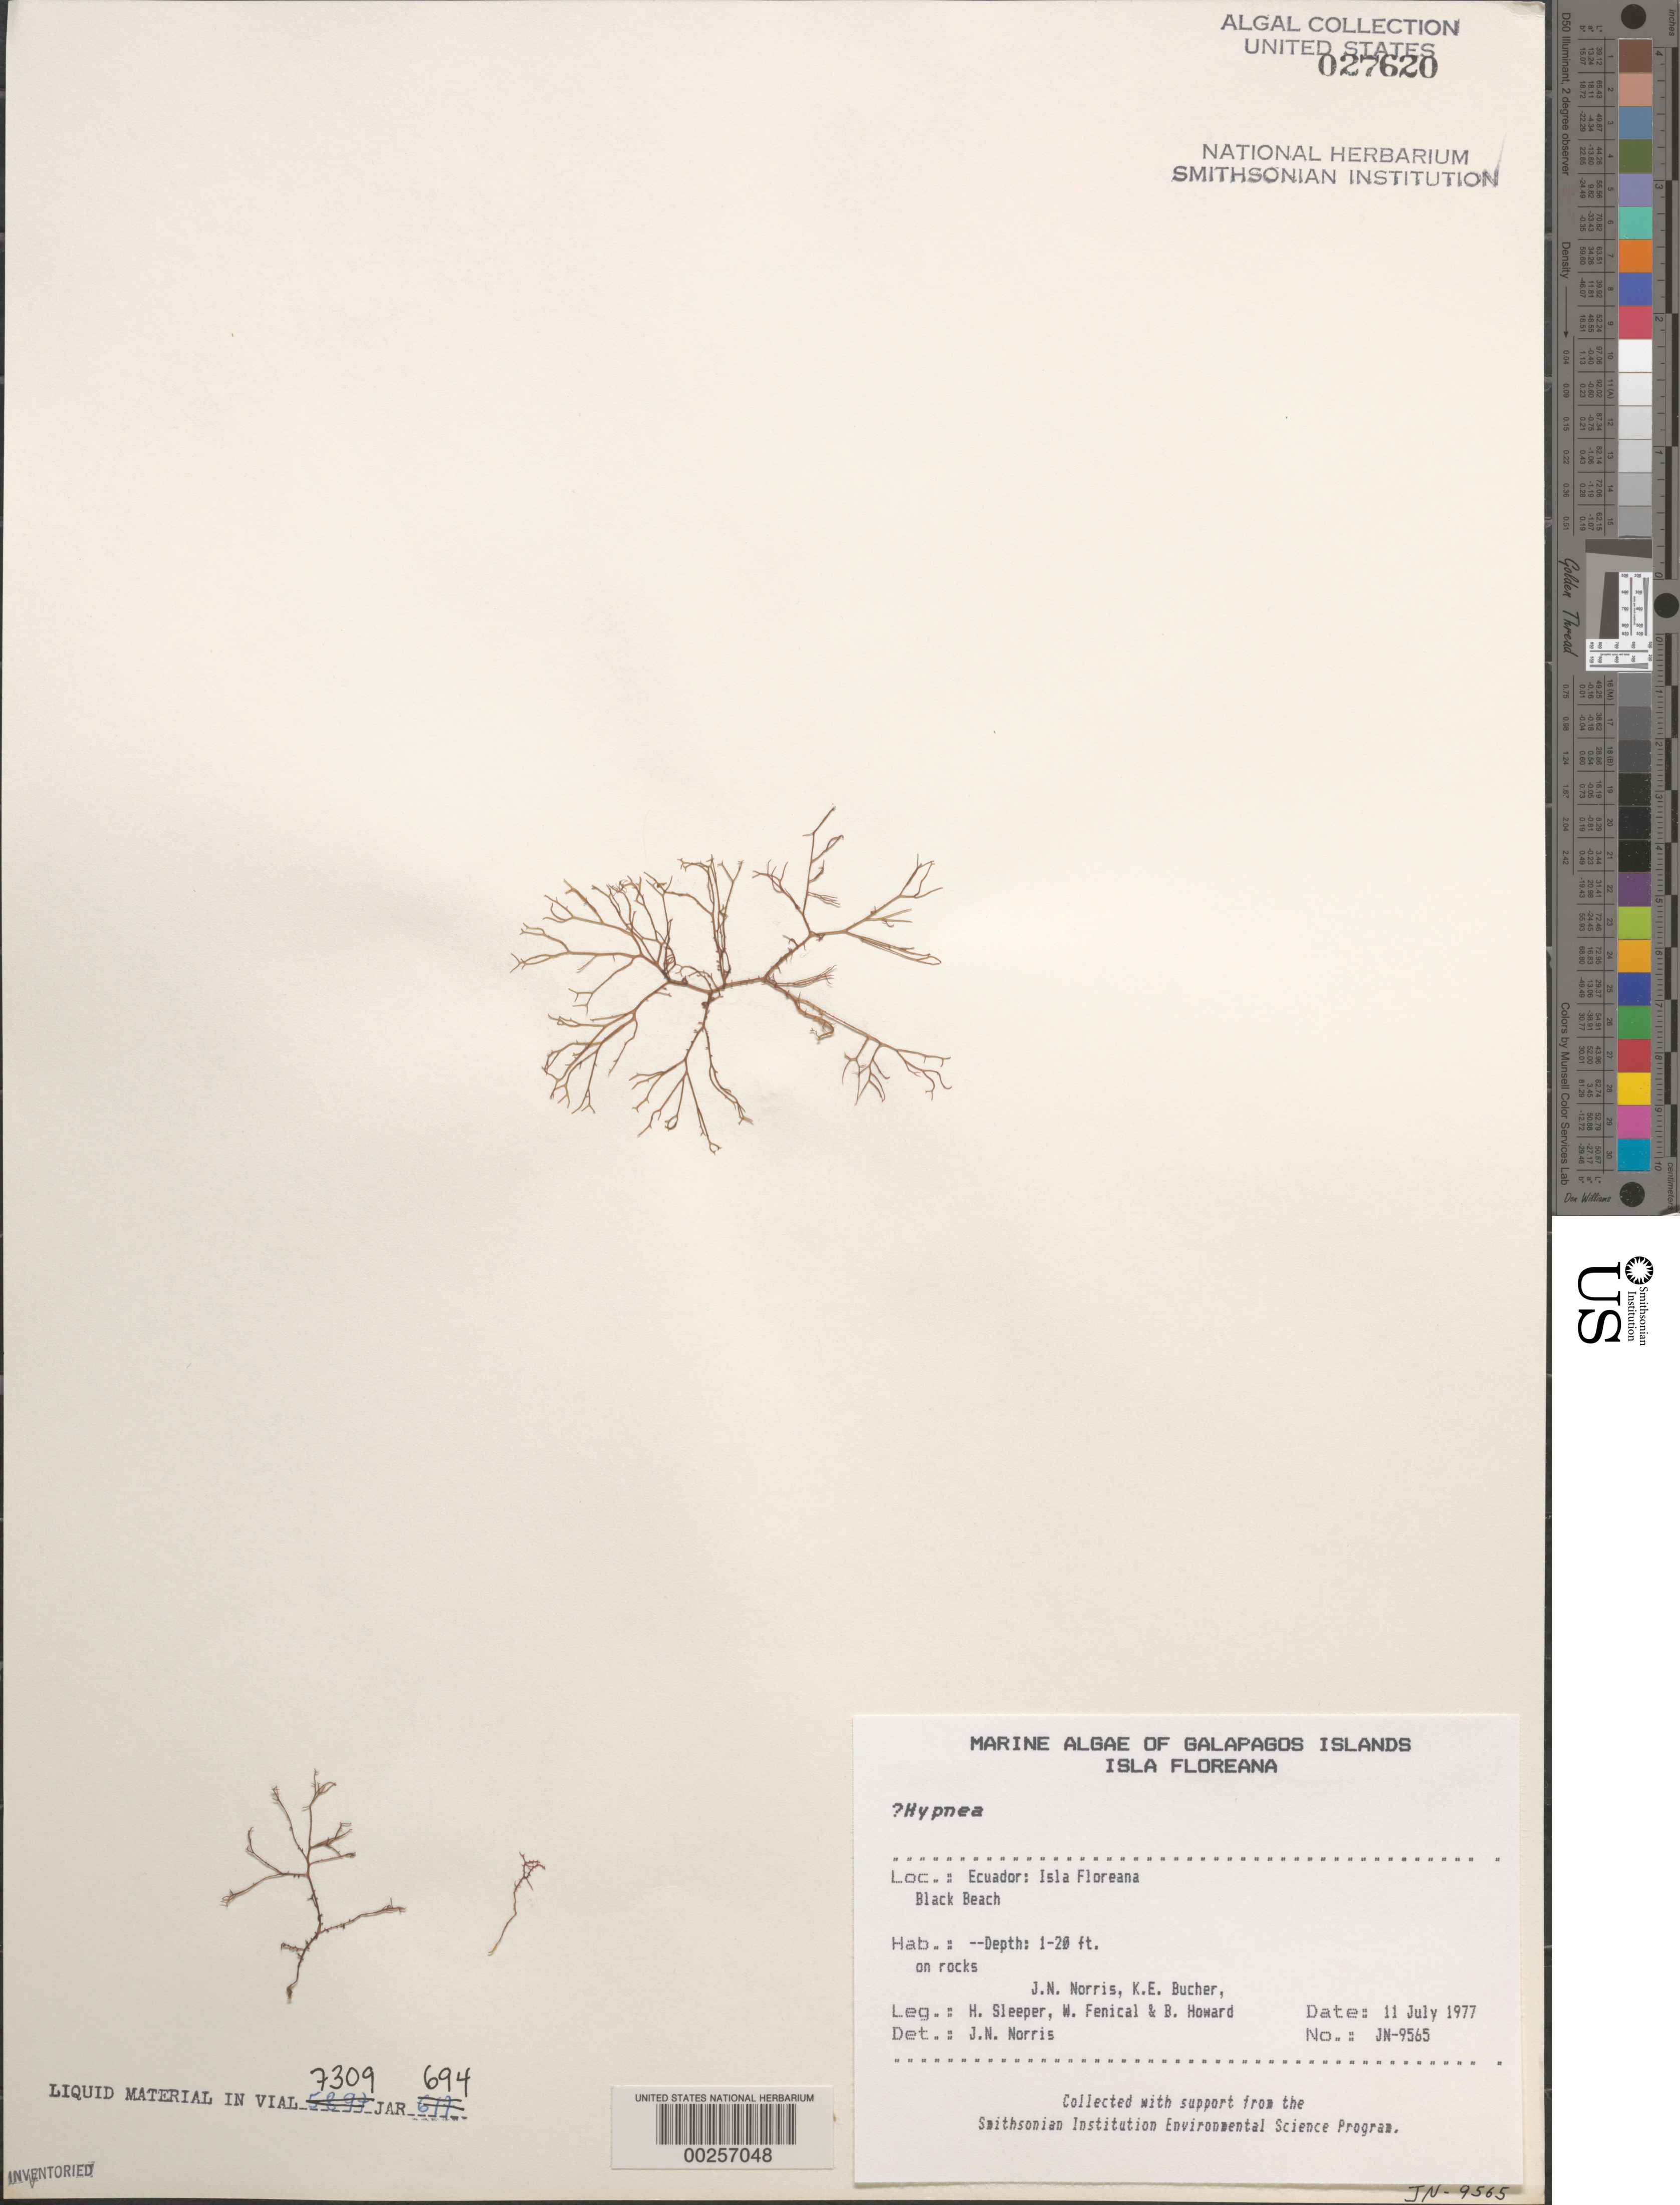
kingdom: Plantae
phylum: Rhodophyta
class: Florideophyceae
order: Gigartinales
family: Cystocloniaceae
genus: Hypnea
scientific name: Hypnea sp.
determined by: Norris, James N.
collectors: J. N. Norris, K. E. Bucher, H. Sleeper, W. Fenical & B. Howard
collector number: JN-9565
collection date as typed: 11 Jul 1977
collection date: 1977-07-11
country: Ecuador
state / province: Colón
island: Floreana [Charles, Santa Maria]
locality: Black Beach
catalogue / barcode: US 27620